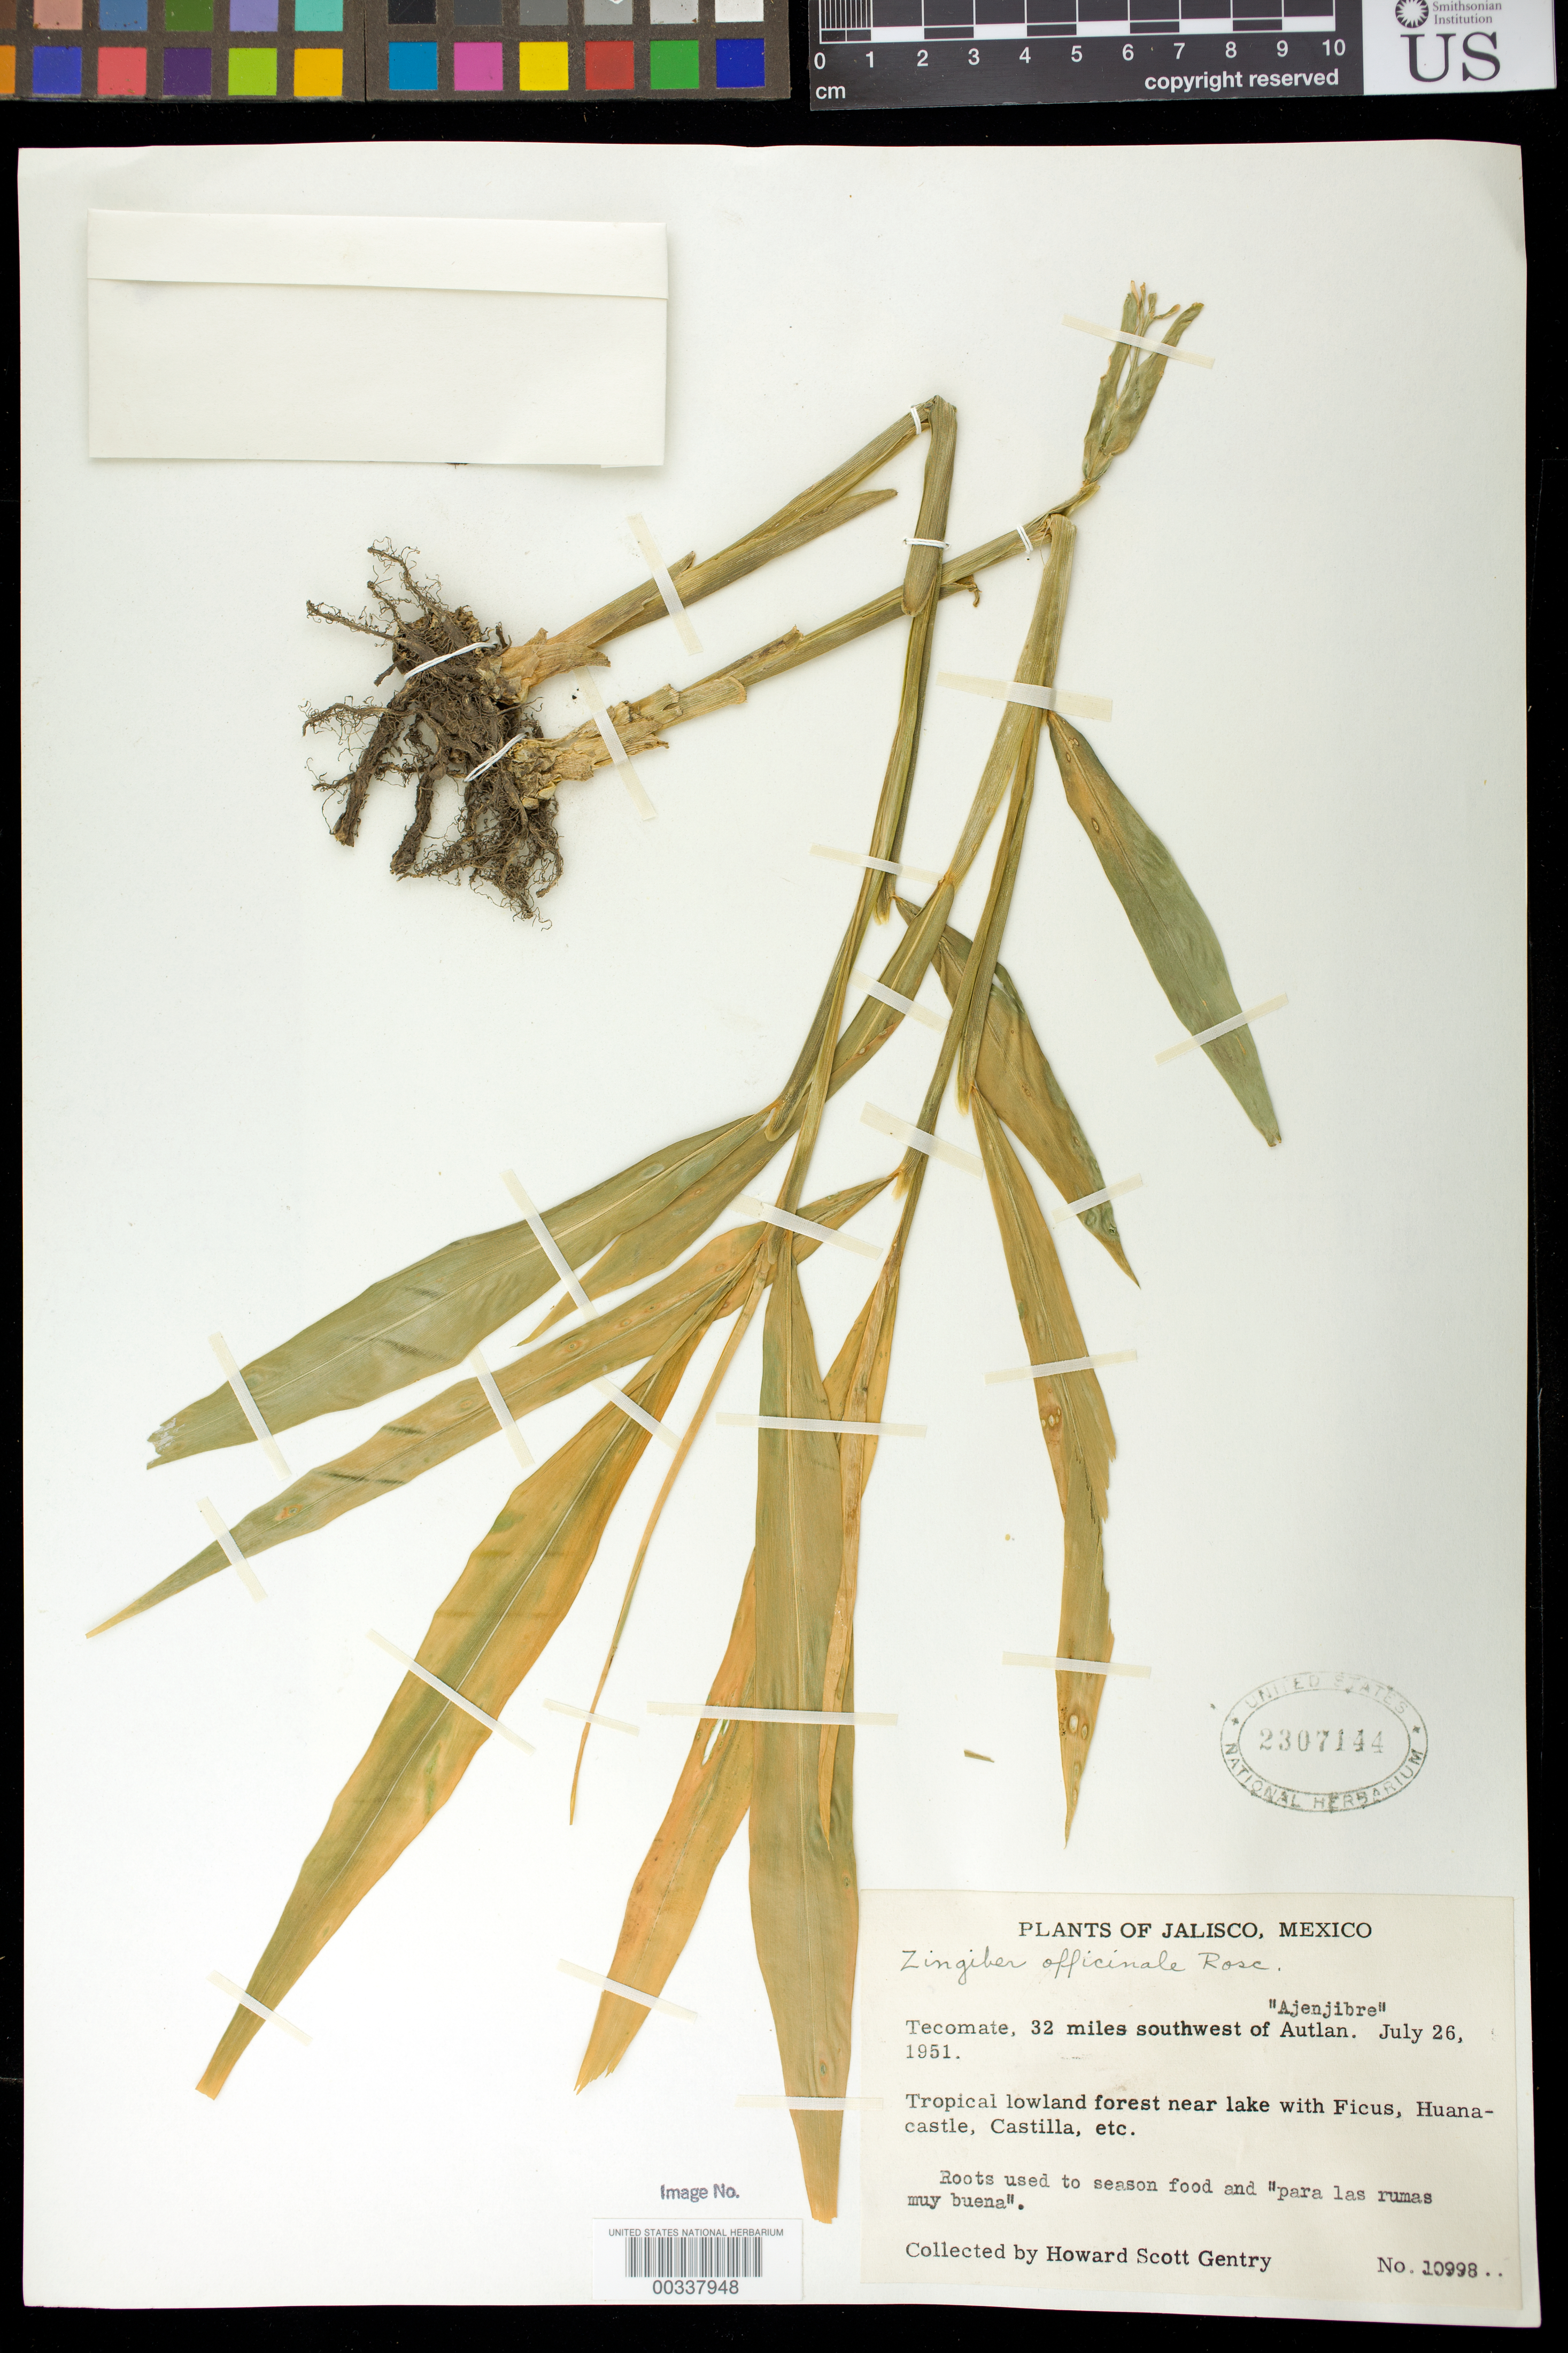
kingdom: Plantae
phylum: Tracheophyta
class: Liliopsida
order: Zingiberales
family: Zingiberaceae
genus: Zingiber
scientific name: Zingiber officinale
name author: Roscoe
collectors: H. S. Gentry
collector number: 10998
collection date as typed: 26 Jul 1951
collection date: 1951-07-26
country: Mexico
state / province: Jalisco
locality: Tecomate, 32 mi SW of Autlán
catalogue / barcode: US 2307144